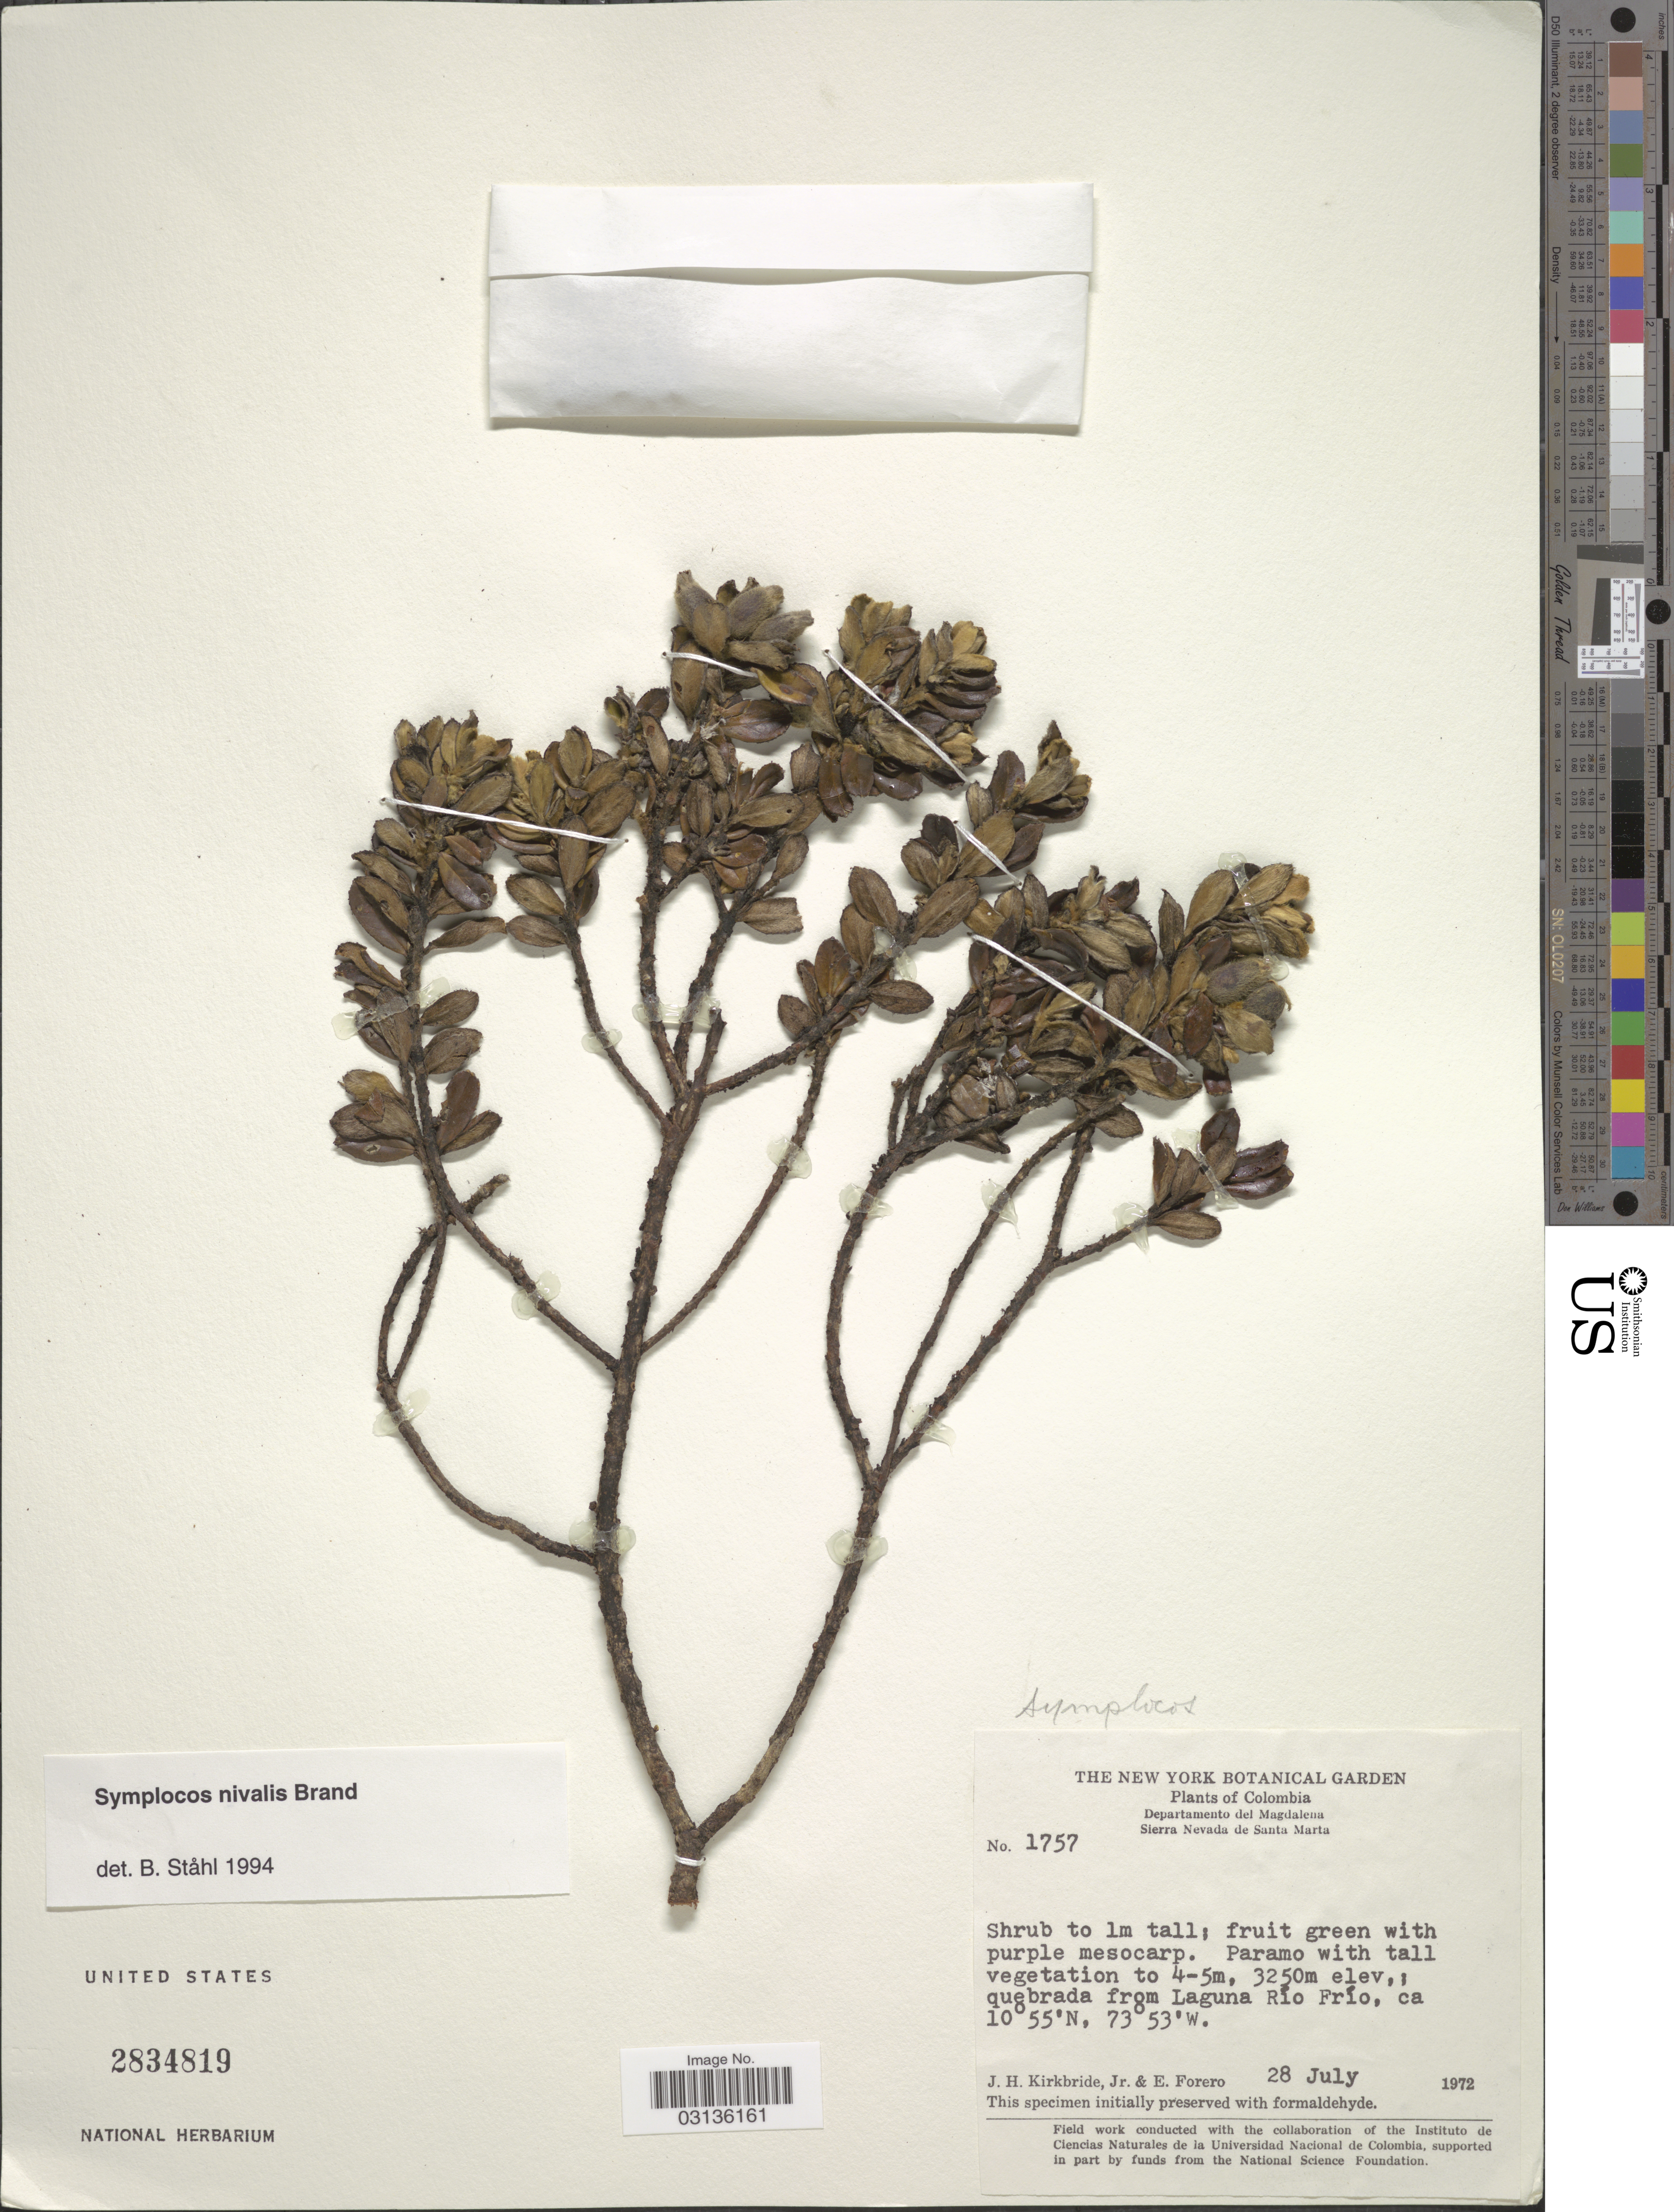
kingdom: Plantae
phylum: Tracheophyta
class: Magnoliopsida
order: Ericales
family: Symplocaceae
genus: Symplocos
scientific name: Symplocos sp.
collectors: J. H. Kirkbride & E. Forero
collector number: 1757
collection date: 1972-07-28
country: Colombia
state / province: Magdalena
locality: Departamento del Magdalena. Sierra Nevada de Santa Marta. Quebrada from Laguna Río Frío.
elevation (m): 3250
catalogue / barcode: US 2834819